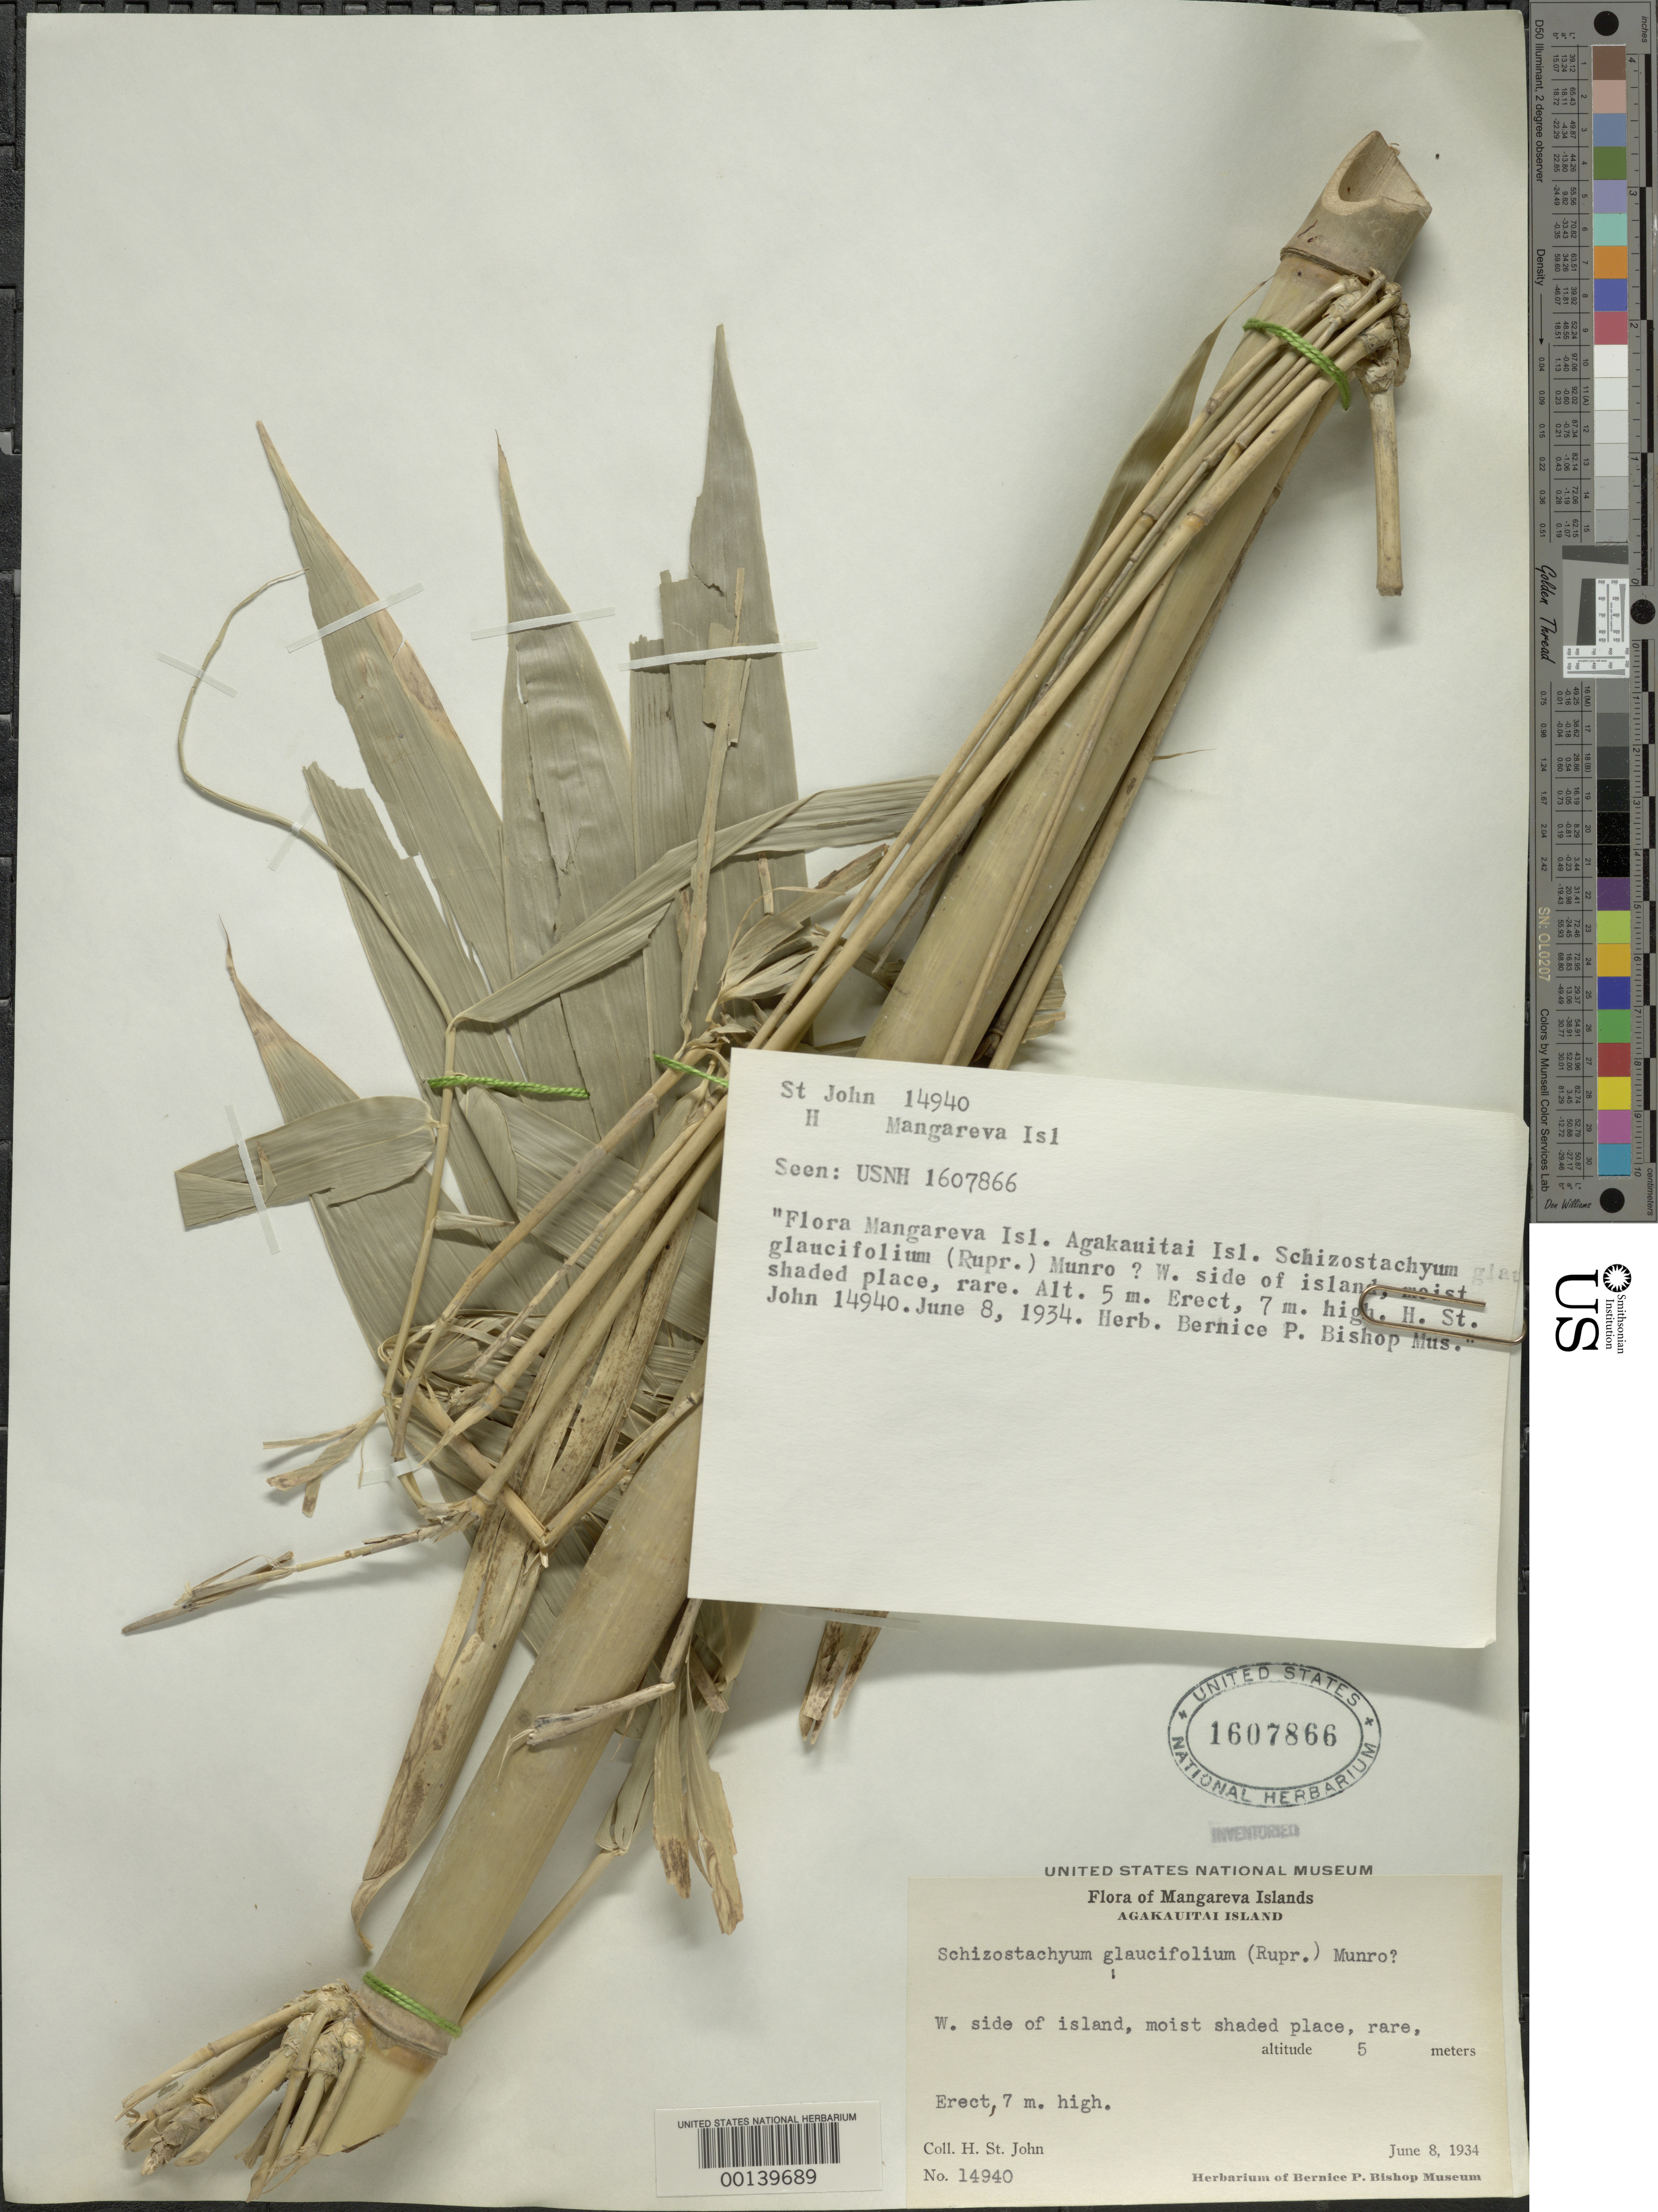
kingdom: Plantae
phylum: Tracheophyta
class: Liliopsida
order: Poales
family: Poaceae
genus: Schizostachyum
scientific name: Schizostachyum glaucifolium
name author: (Rupr.) Munro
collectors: H. St. John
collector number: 14940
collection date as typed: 08 Jun 1934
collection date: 1934-06-08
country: French Polynesia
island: Agakauitai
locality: Gambier I. (?), Agakauitai [Gambier Is.]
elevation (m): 5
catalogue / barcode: US 1607866